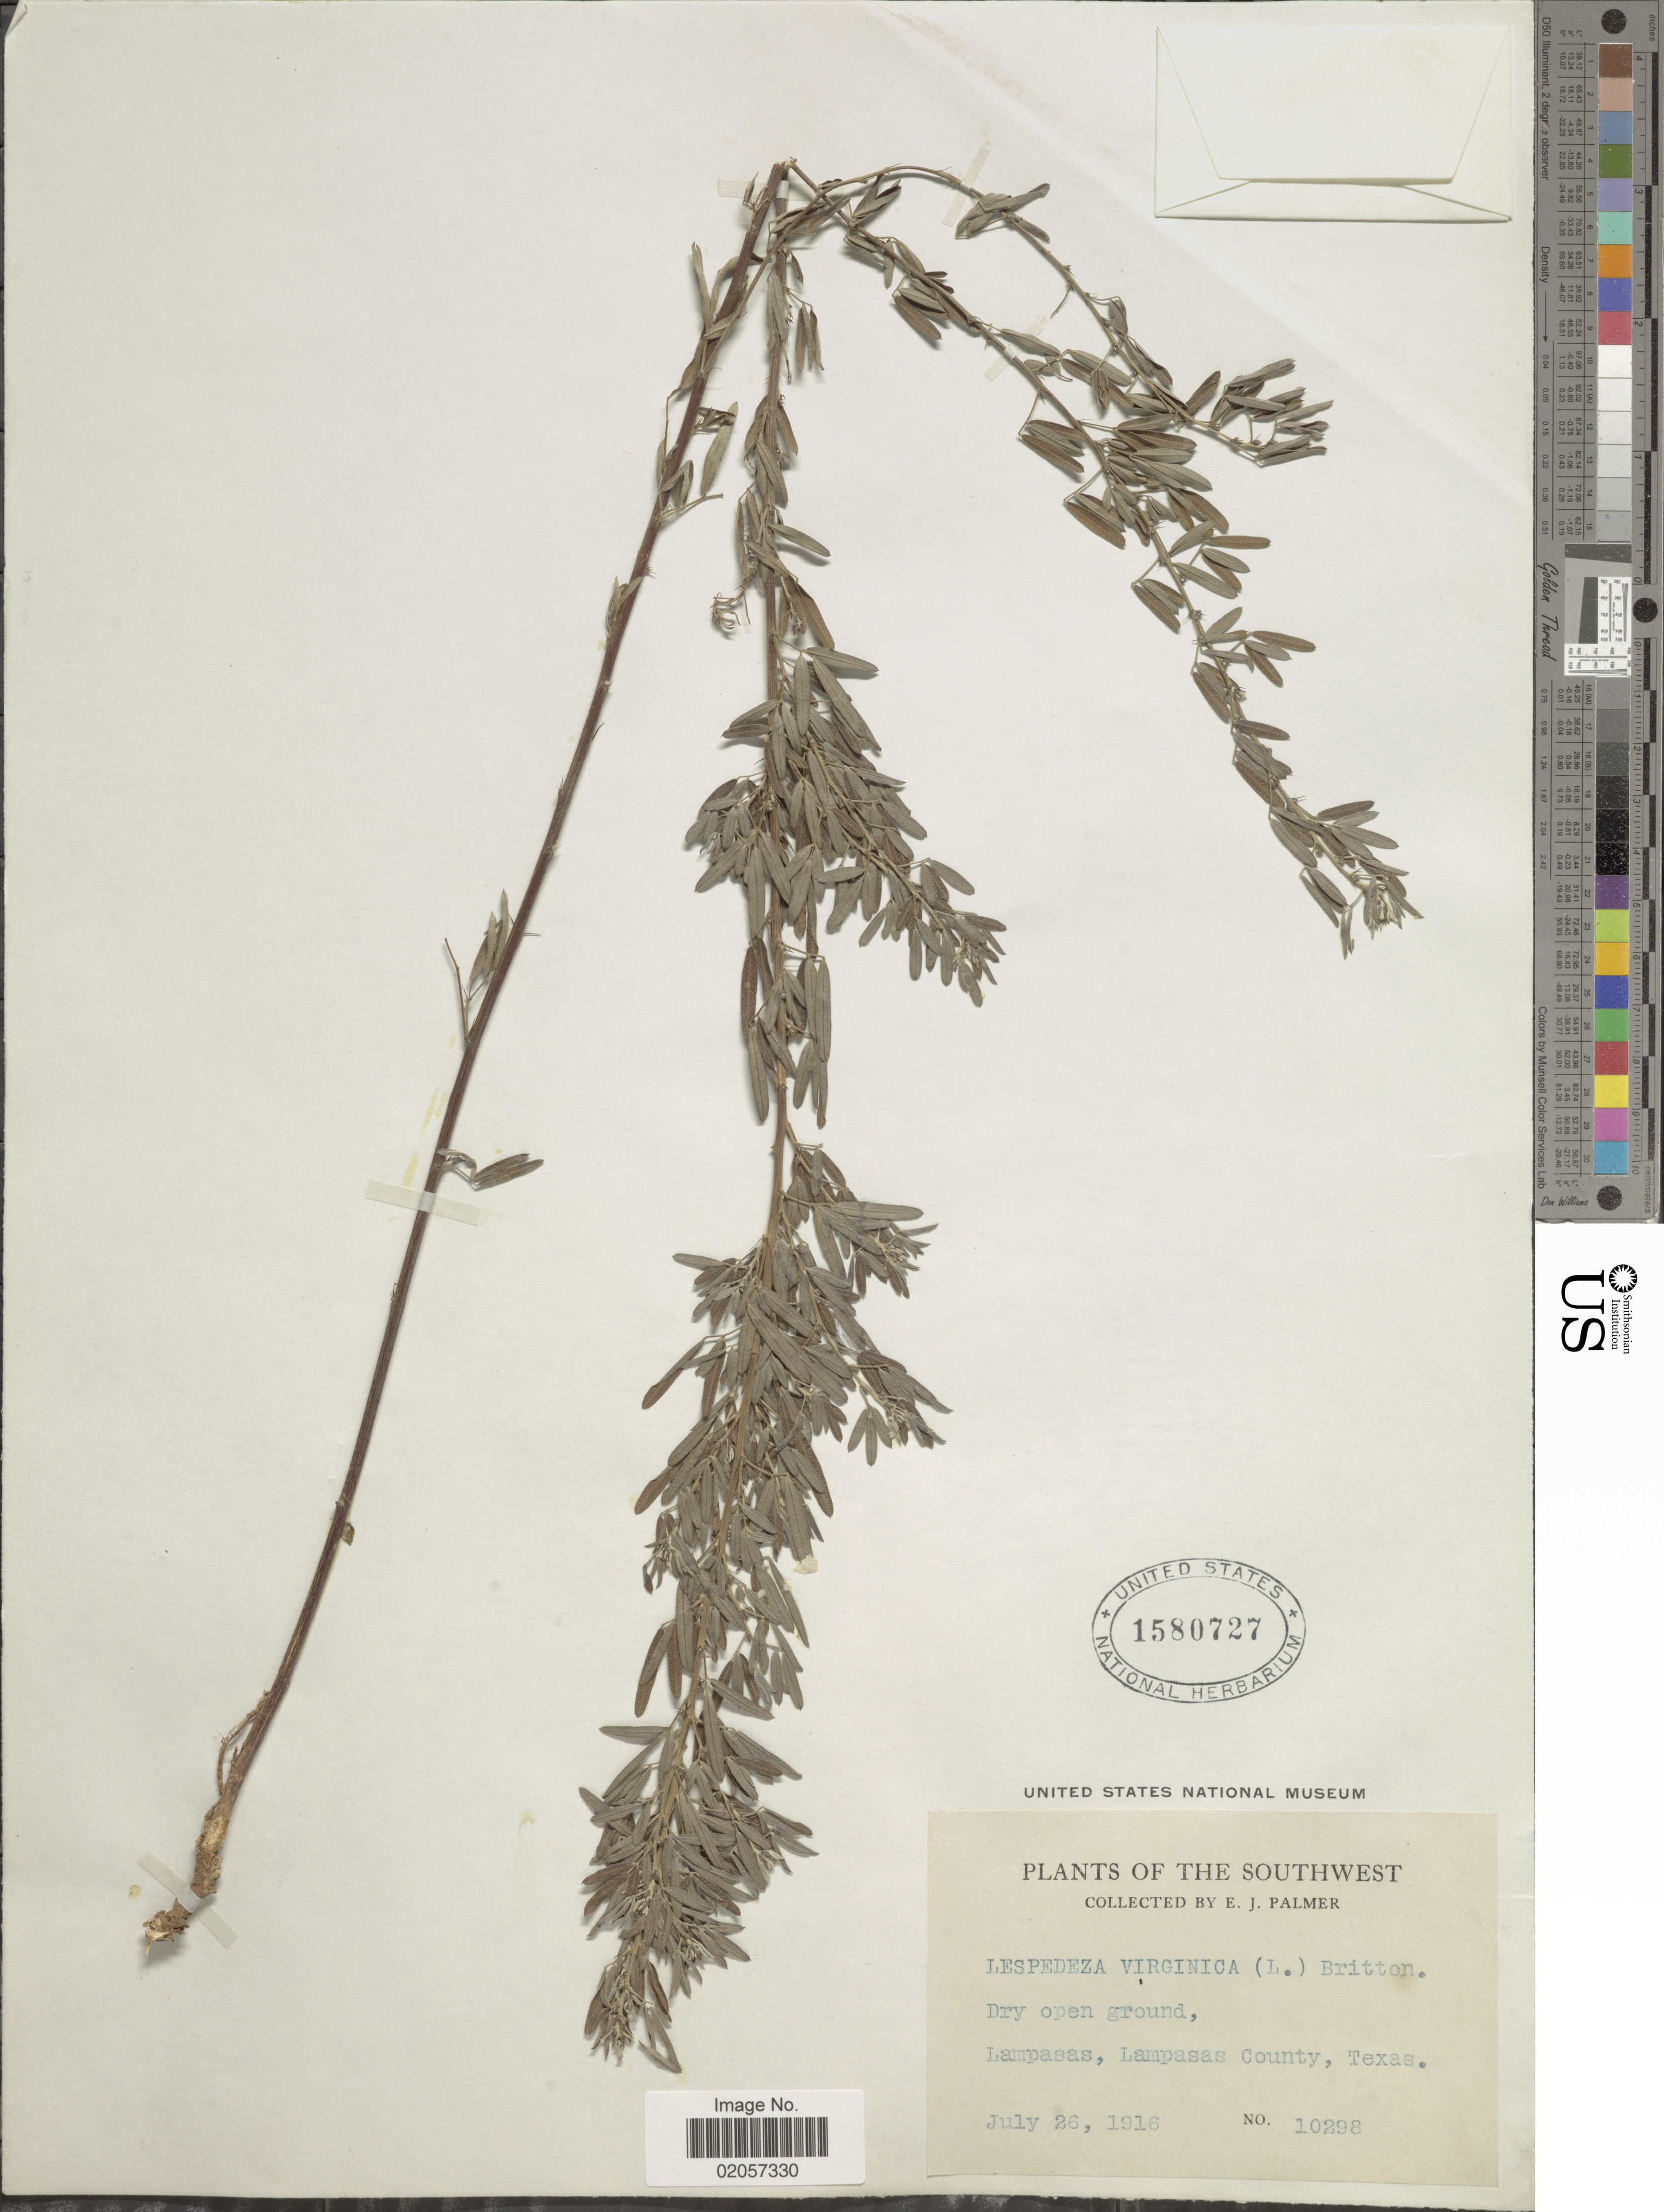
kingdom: Plantae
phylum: Tracheophyta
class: Magnoliopsida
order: Fabales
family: Fabaceae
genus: Lespedeza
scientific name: Lespedeza virginica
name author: (L.) Britton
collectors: E. J. Palmer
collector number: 10298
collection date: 1916-07-28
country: United States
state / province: Texas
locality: Southwest. lampasas, Lampasas County, Texas.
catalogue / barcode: US 1580727